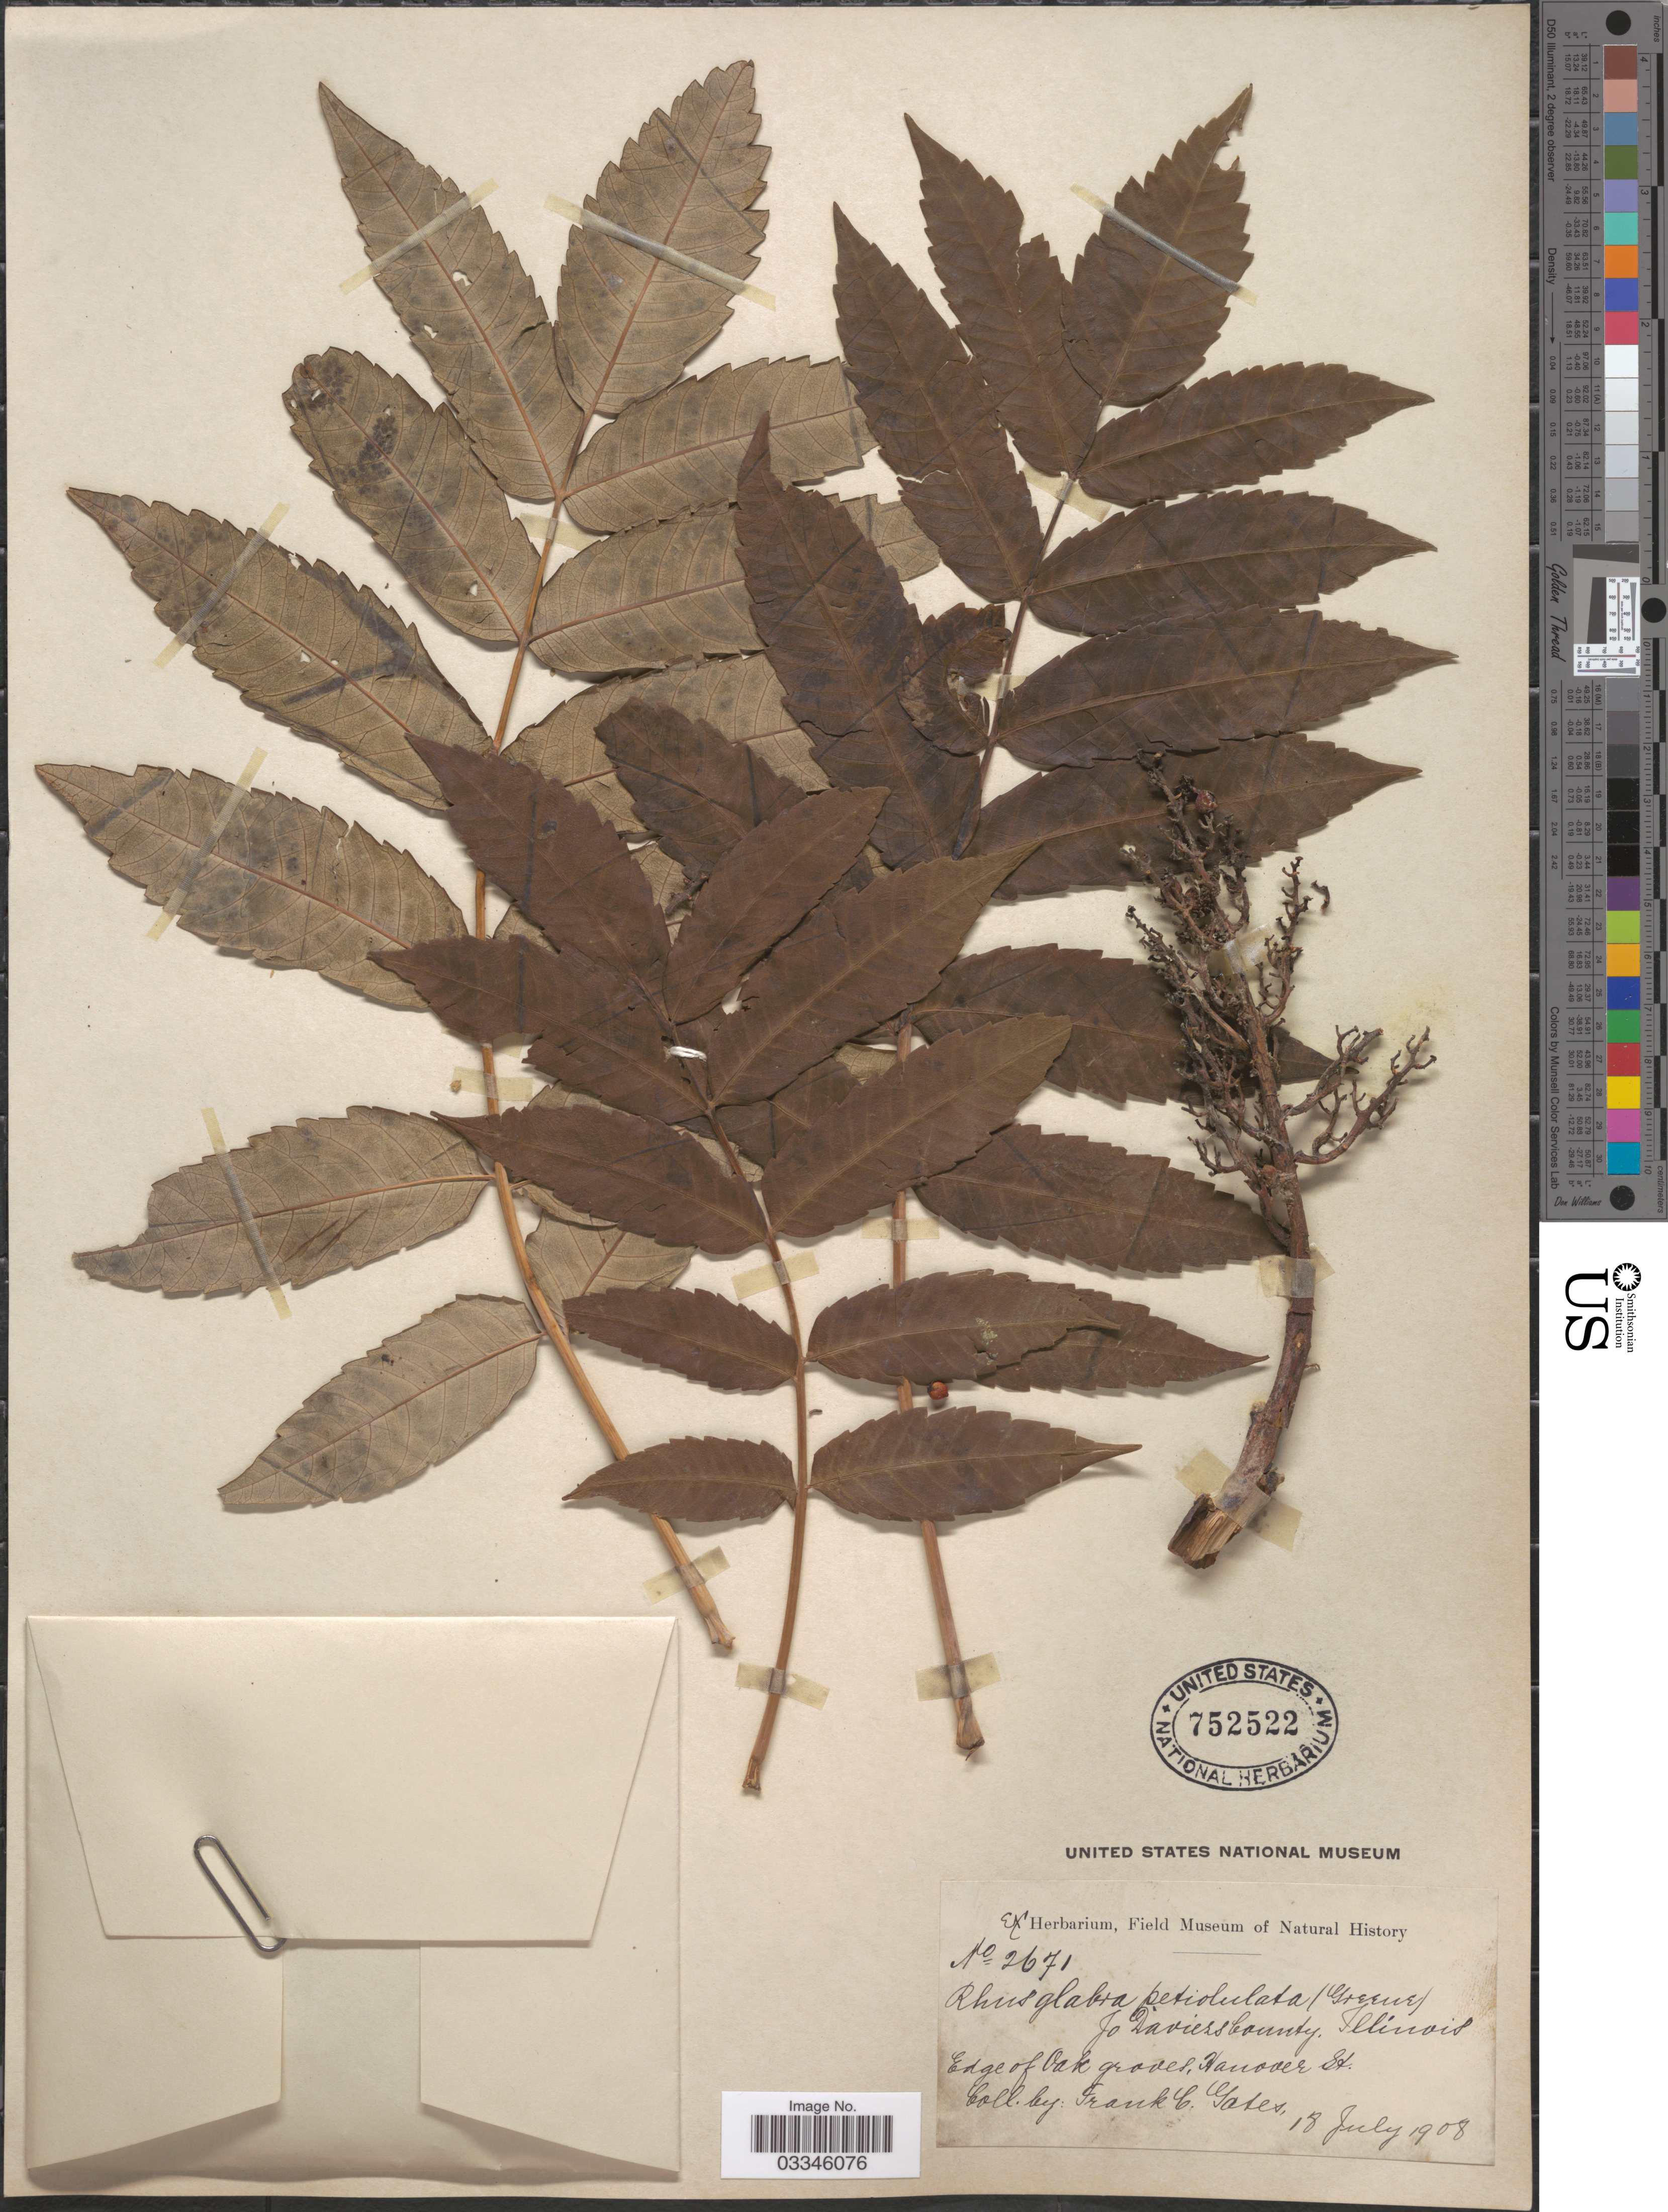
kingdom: Plantae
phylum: Tracheophyta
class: Magnoliopsida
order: Sapindales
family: Anacardiaceae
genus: Rhus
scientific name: Rhus glabra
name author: L.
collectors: F. C. Gates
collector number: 2671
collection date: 1908-07-18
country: United States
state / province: Illinois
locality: Jo Daviess County. Edge of Oak groves, Hanover St.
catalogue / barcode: US 752522